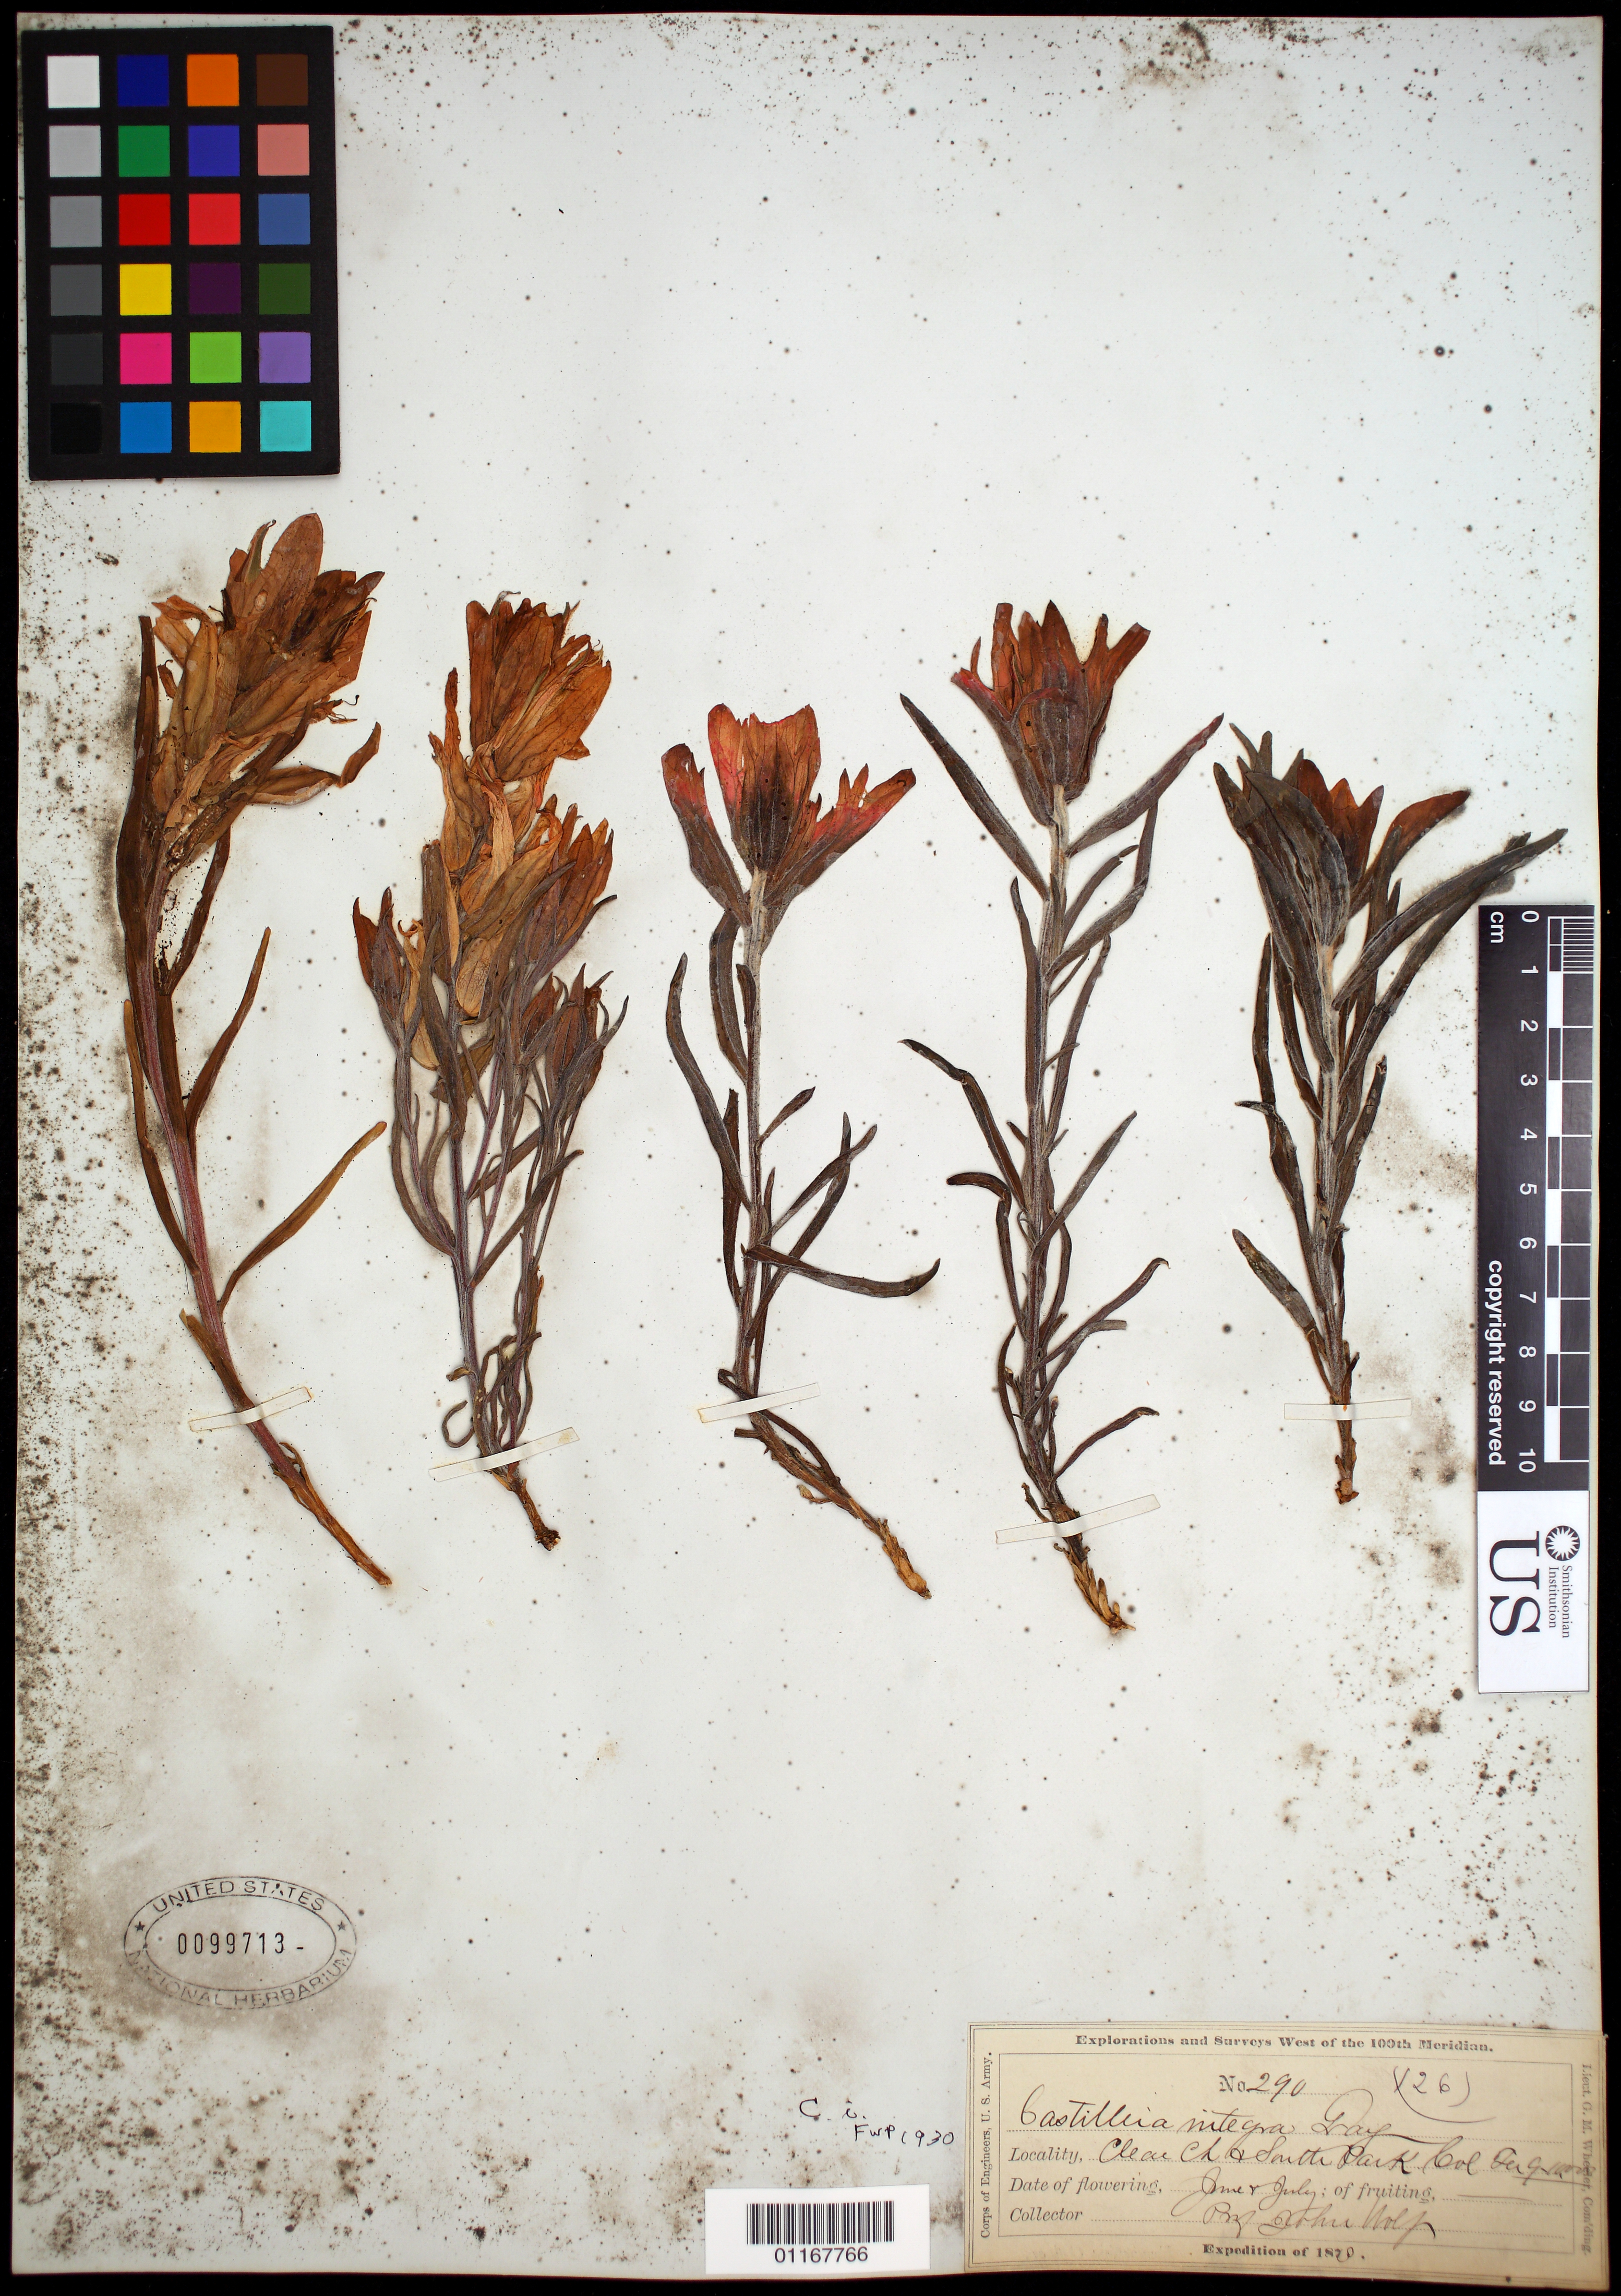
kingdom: Plantae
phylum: Tracheophyta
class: Magnoliopsida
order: Lamiales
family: Orobanchaceae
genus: Castilleja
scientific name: Castilleja integra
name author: A. Gray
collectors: J. Wolf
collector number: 290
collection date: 1873-06,1873-07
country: United States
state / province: Colorado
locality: Clear Creek and South Park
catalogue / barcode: US 99713